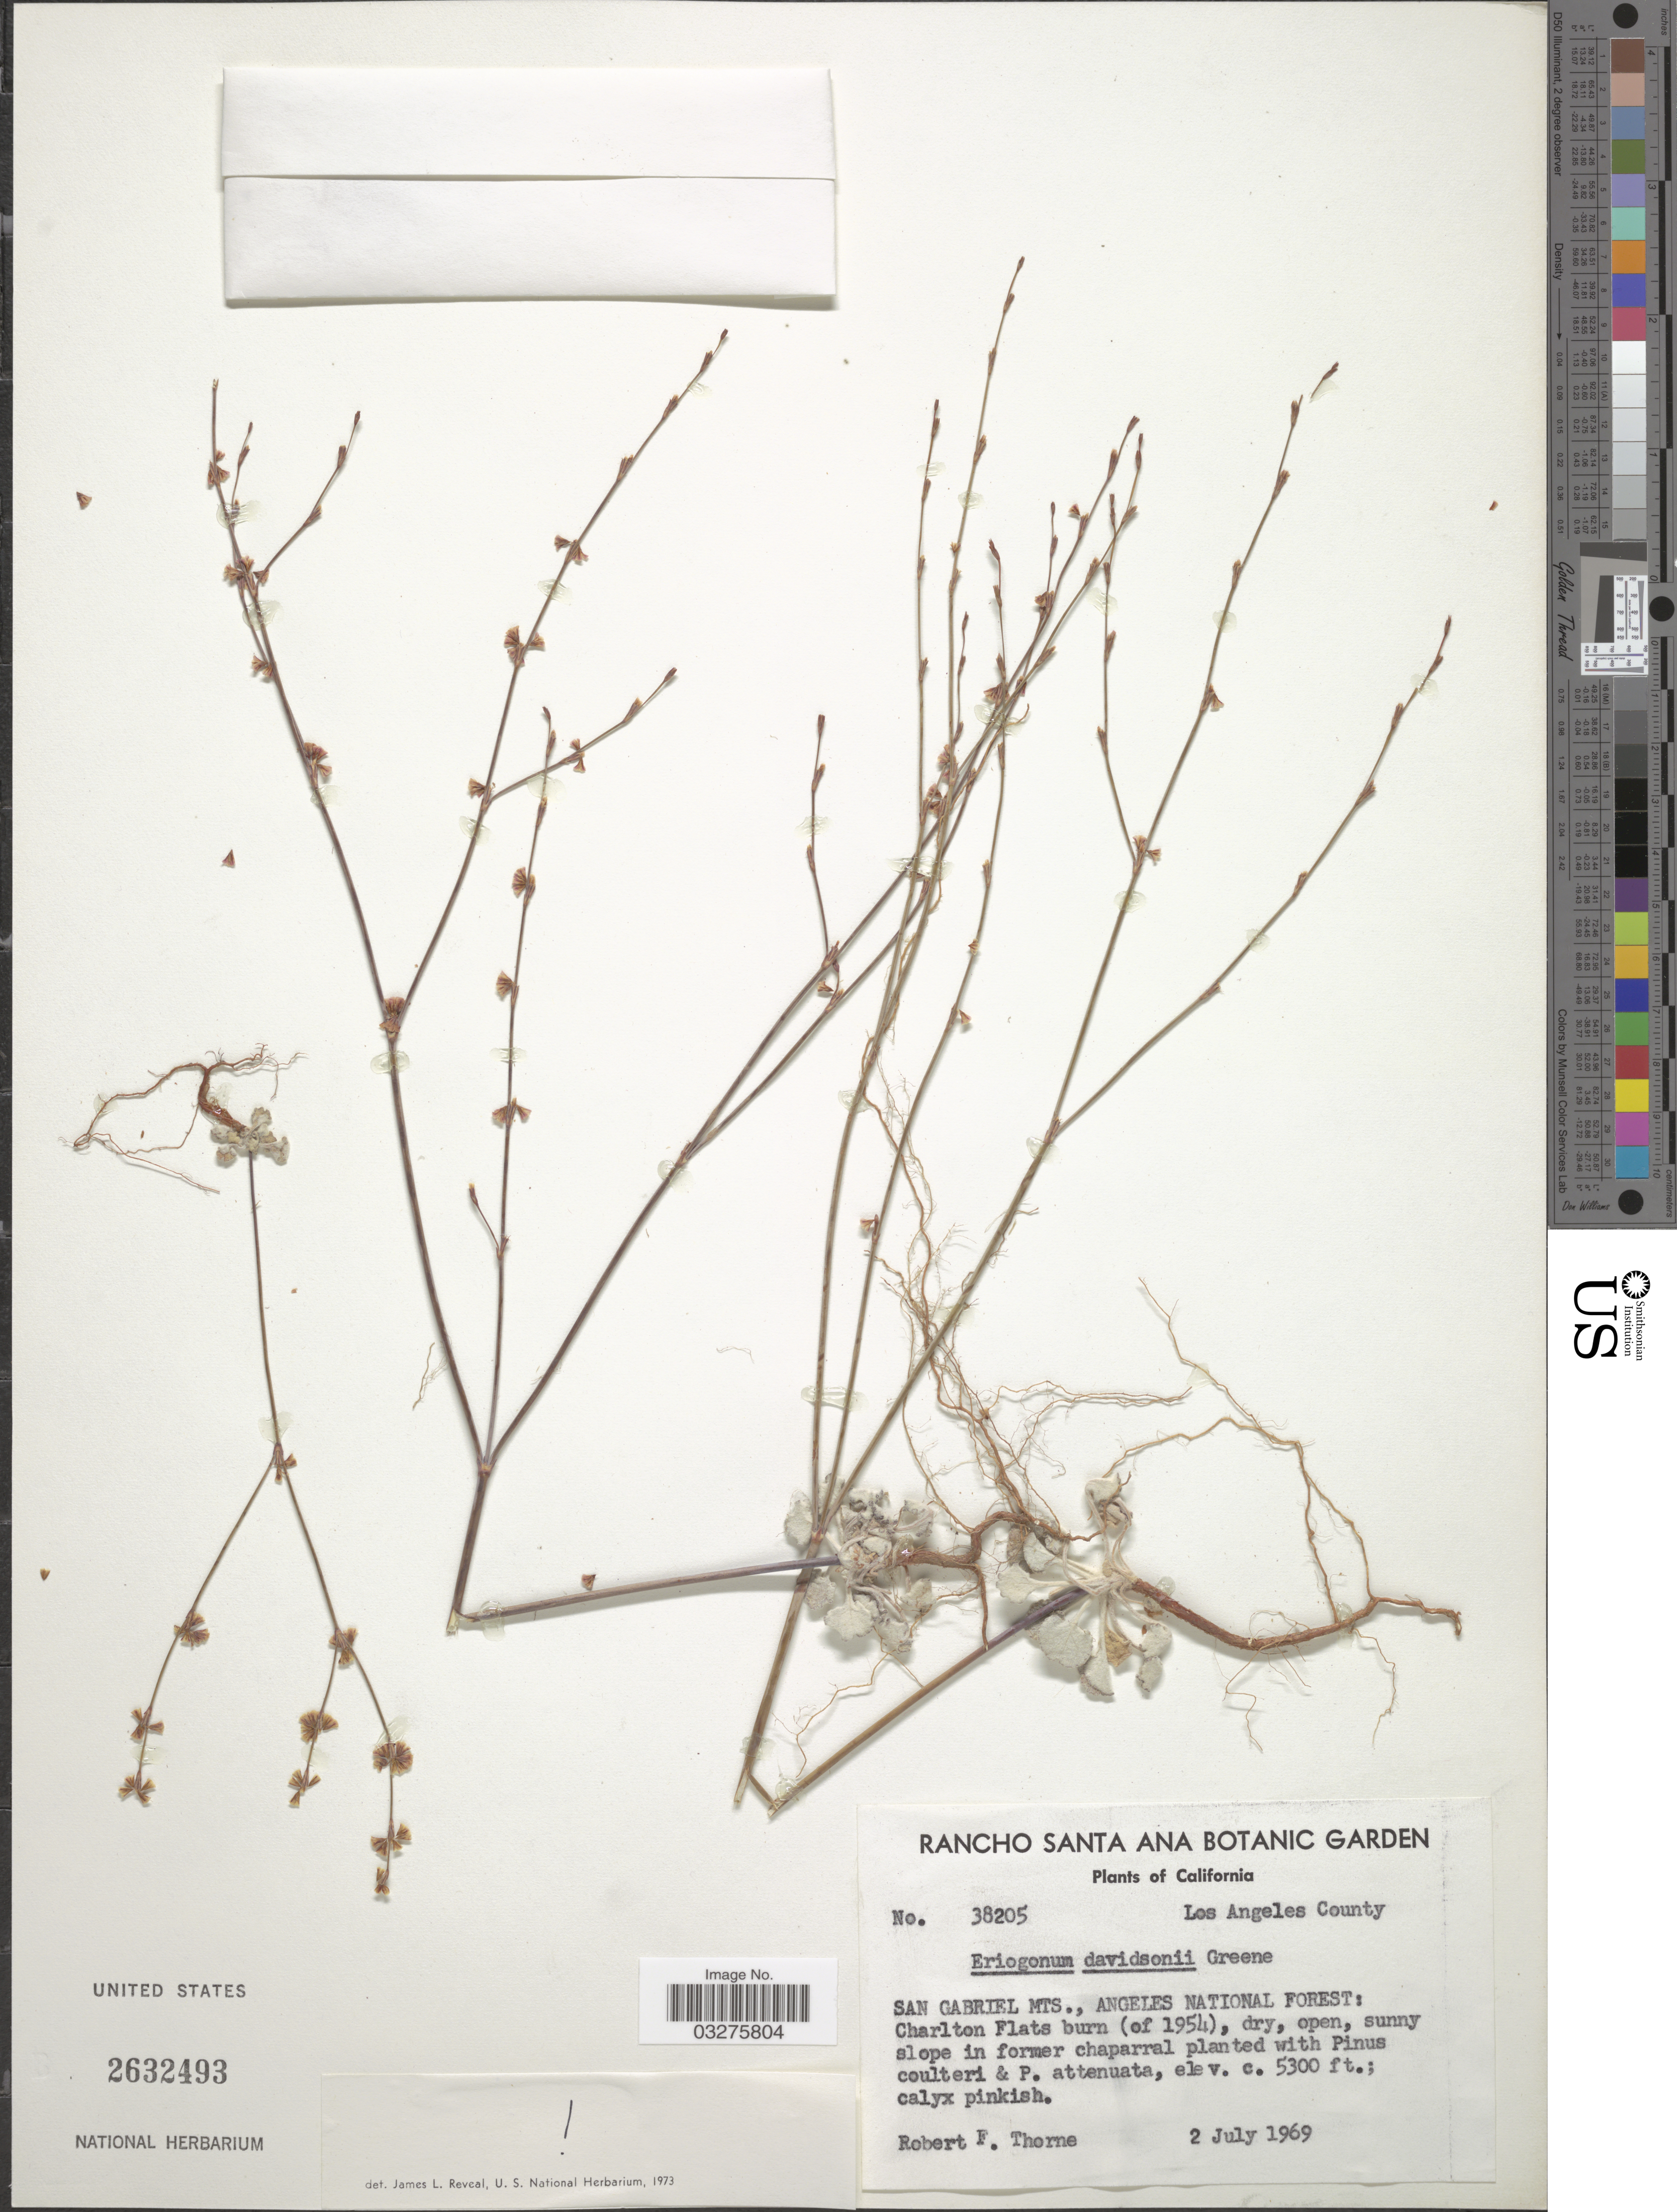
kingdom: Plantae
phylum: Tracheophyta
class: Magnoliopsida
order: Caryophyllales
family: Polygonaceae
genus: Eriogonum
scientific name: Eriogonum davidsonii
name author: Greene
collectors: R. F. Thorne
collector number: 38205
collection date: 1969-07-02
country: United States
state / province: California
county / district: Los Angeles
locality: Los Angeles County. San Gabriel Mts., Angeles National Forest: Charlton Flats burn (of 1954).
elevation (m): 1615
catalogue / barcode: US 2632493